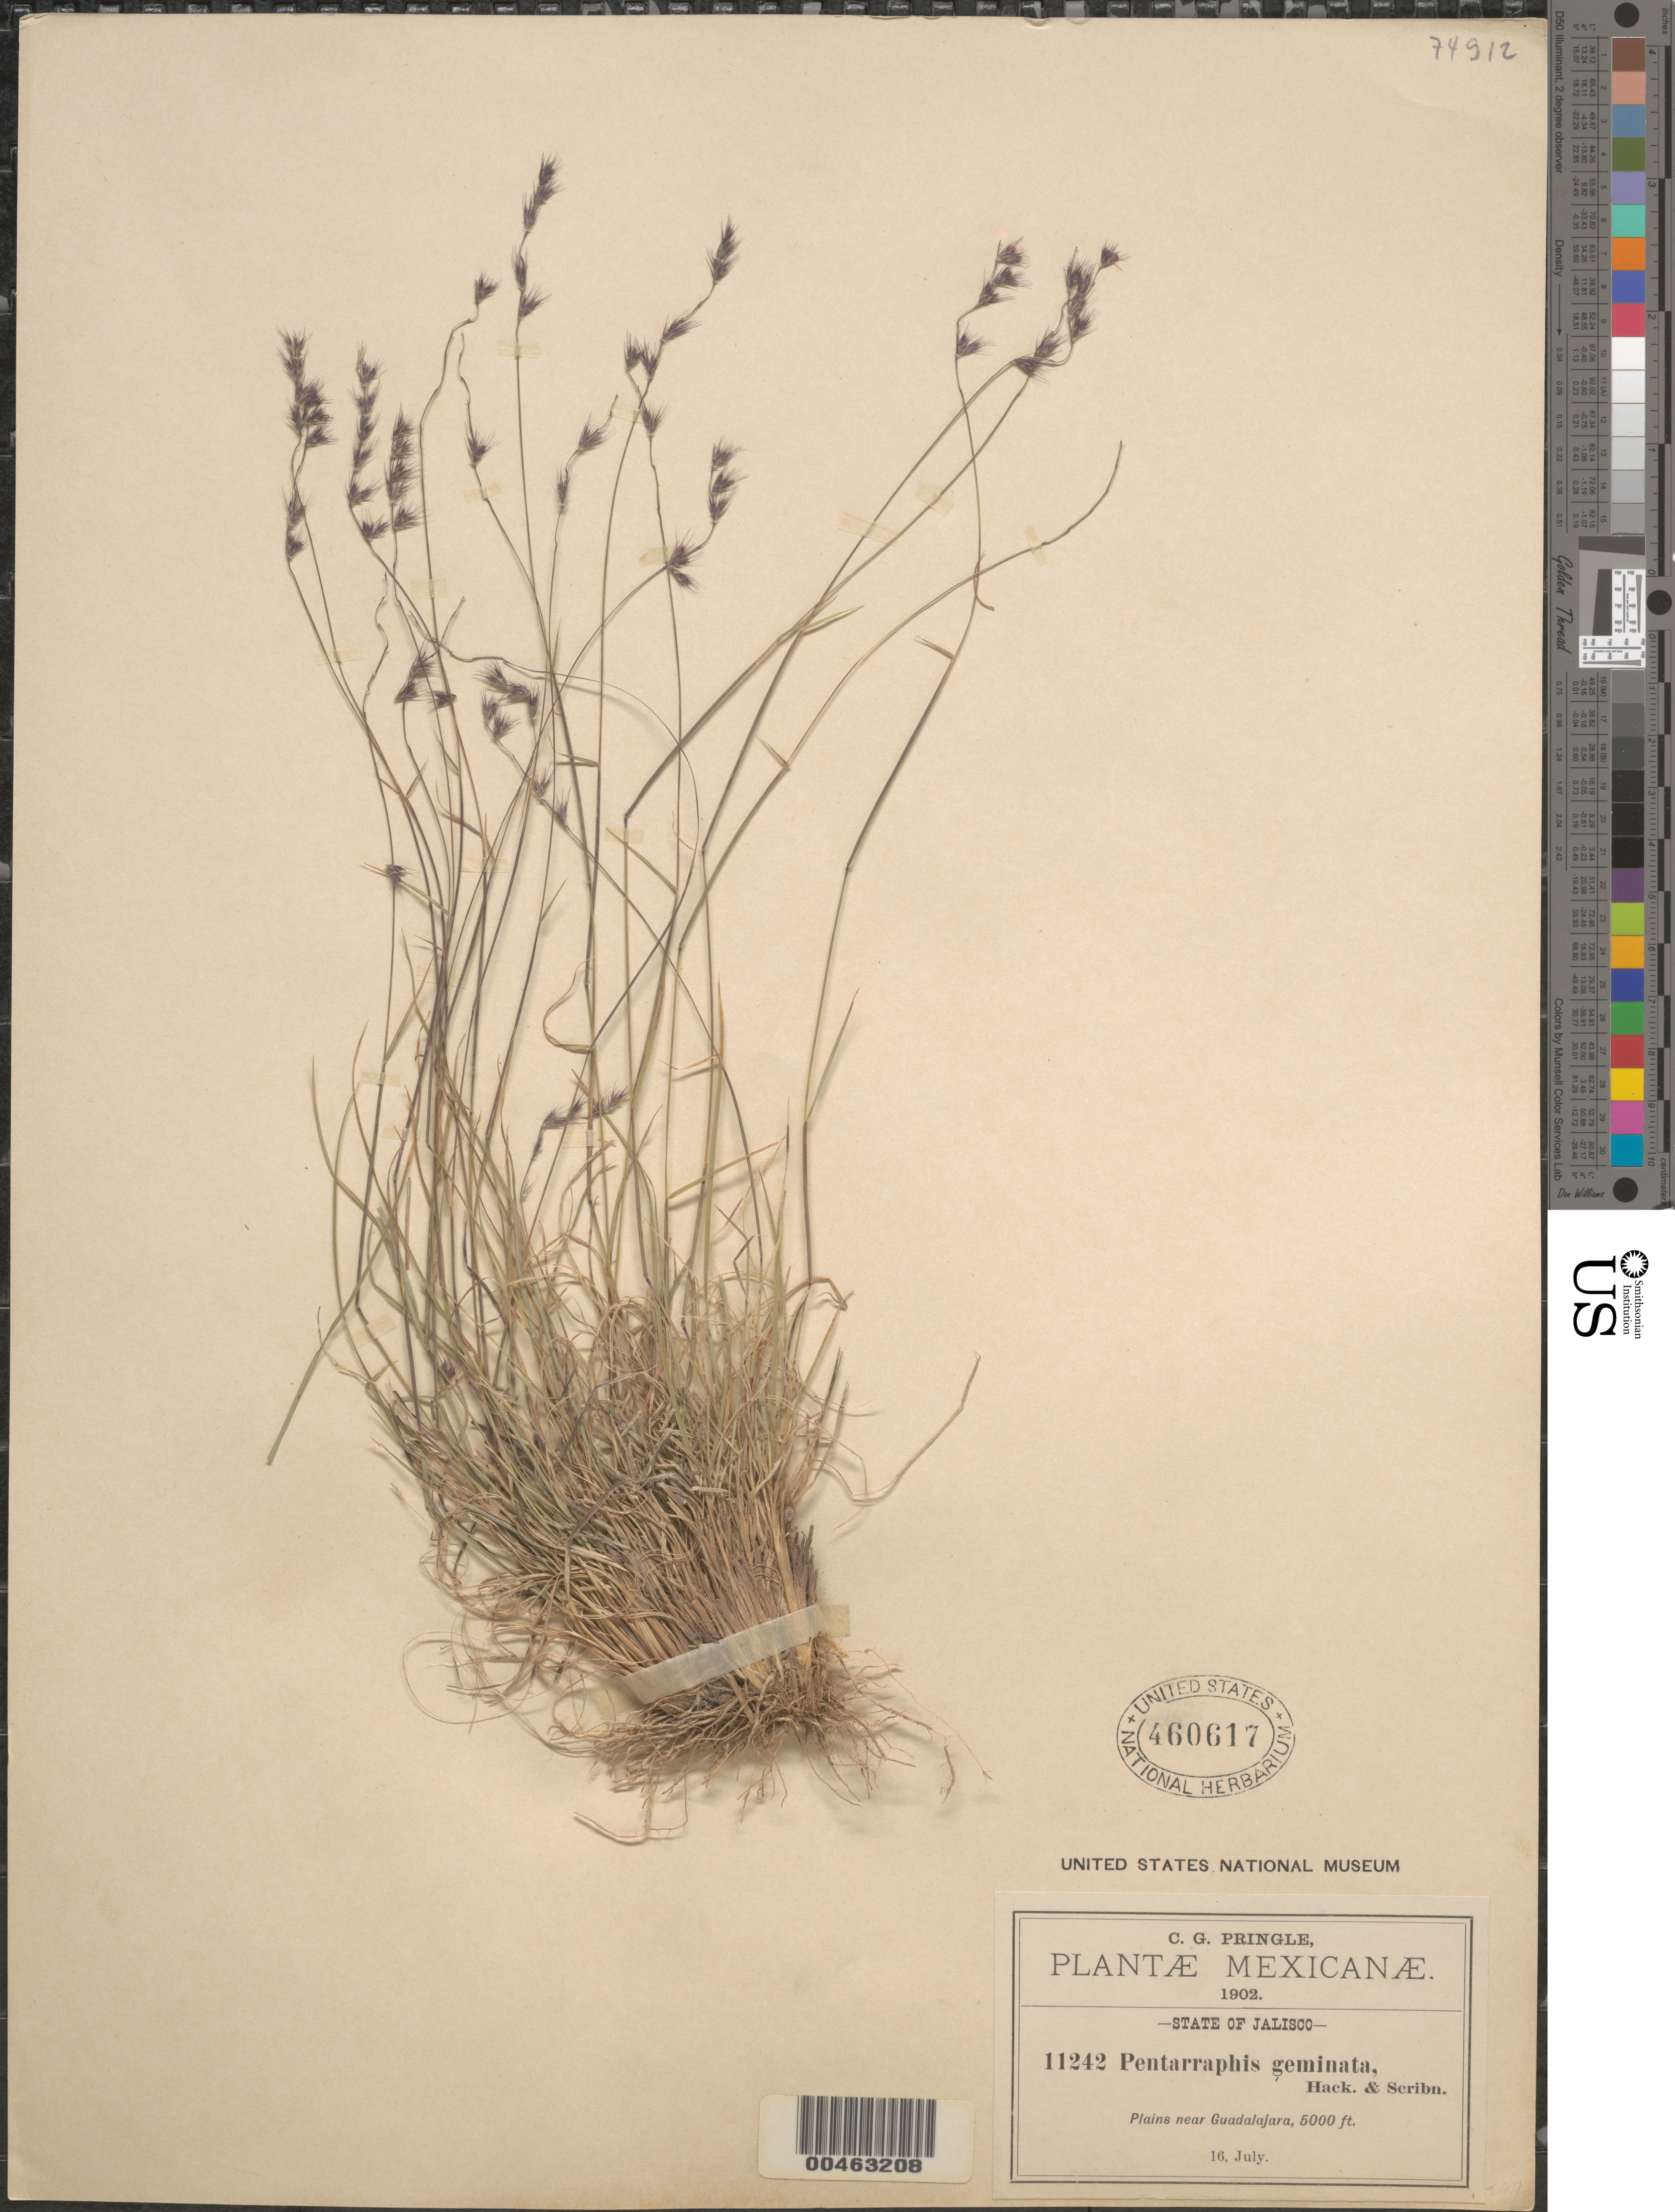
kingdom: Plantae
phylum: Tracheophyta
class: Liliopsida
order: Poales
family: Poaceae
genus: Pentarrhaphis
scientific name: Pentarrhaphis polymorphus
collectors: C. G. Pringle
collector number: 11242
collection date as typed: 16 Jul 1902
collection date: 1902-07-16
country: Mexico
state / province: Jalisco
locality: Near Guadalajara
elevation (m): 1524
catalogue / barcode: US 460617